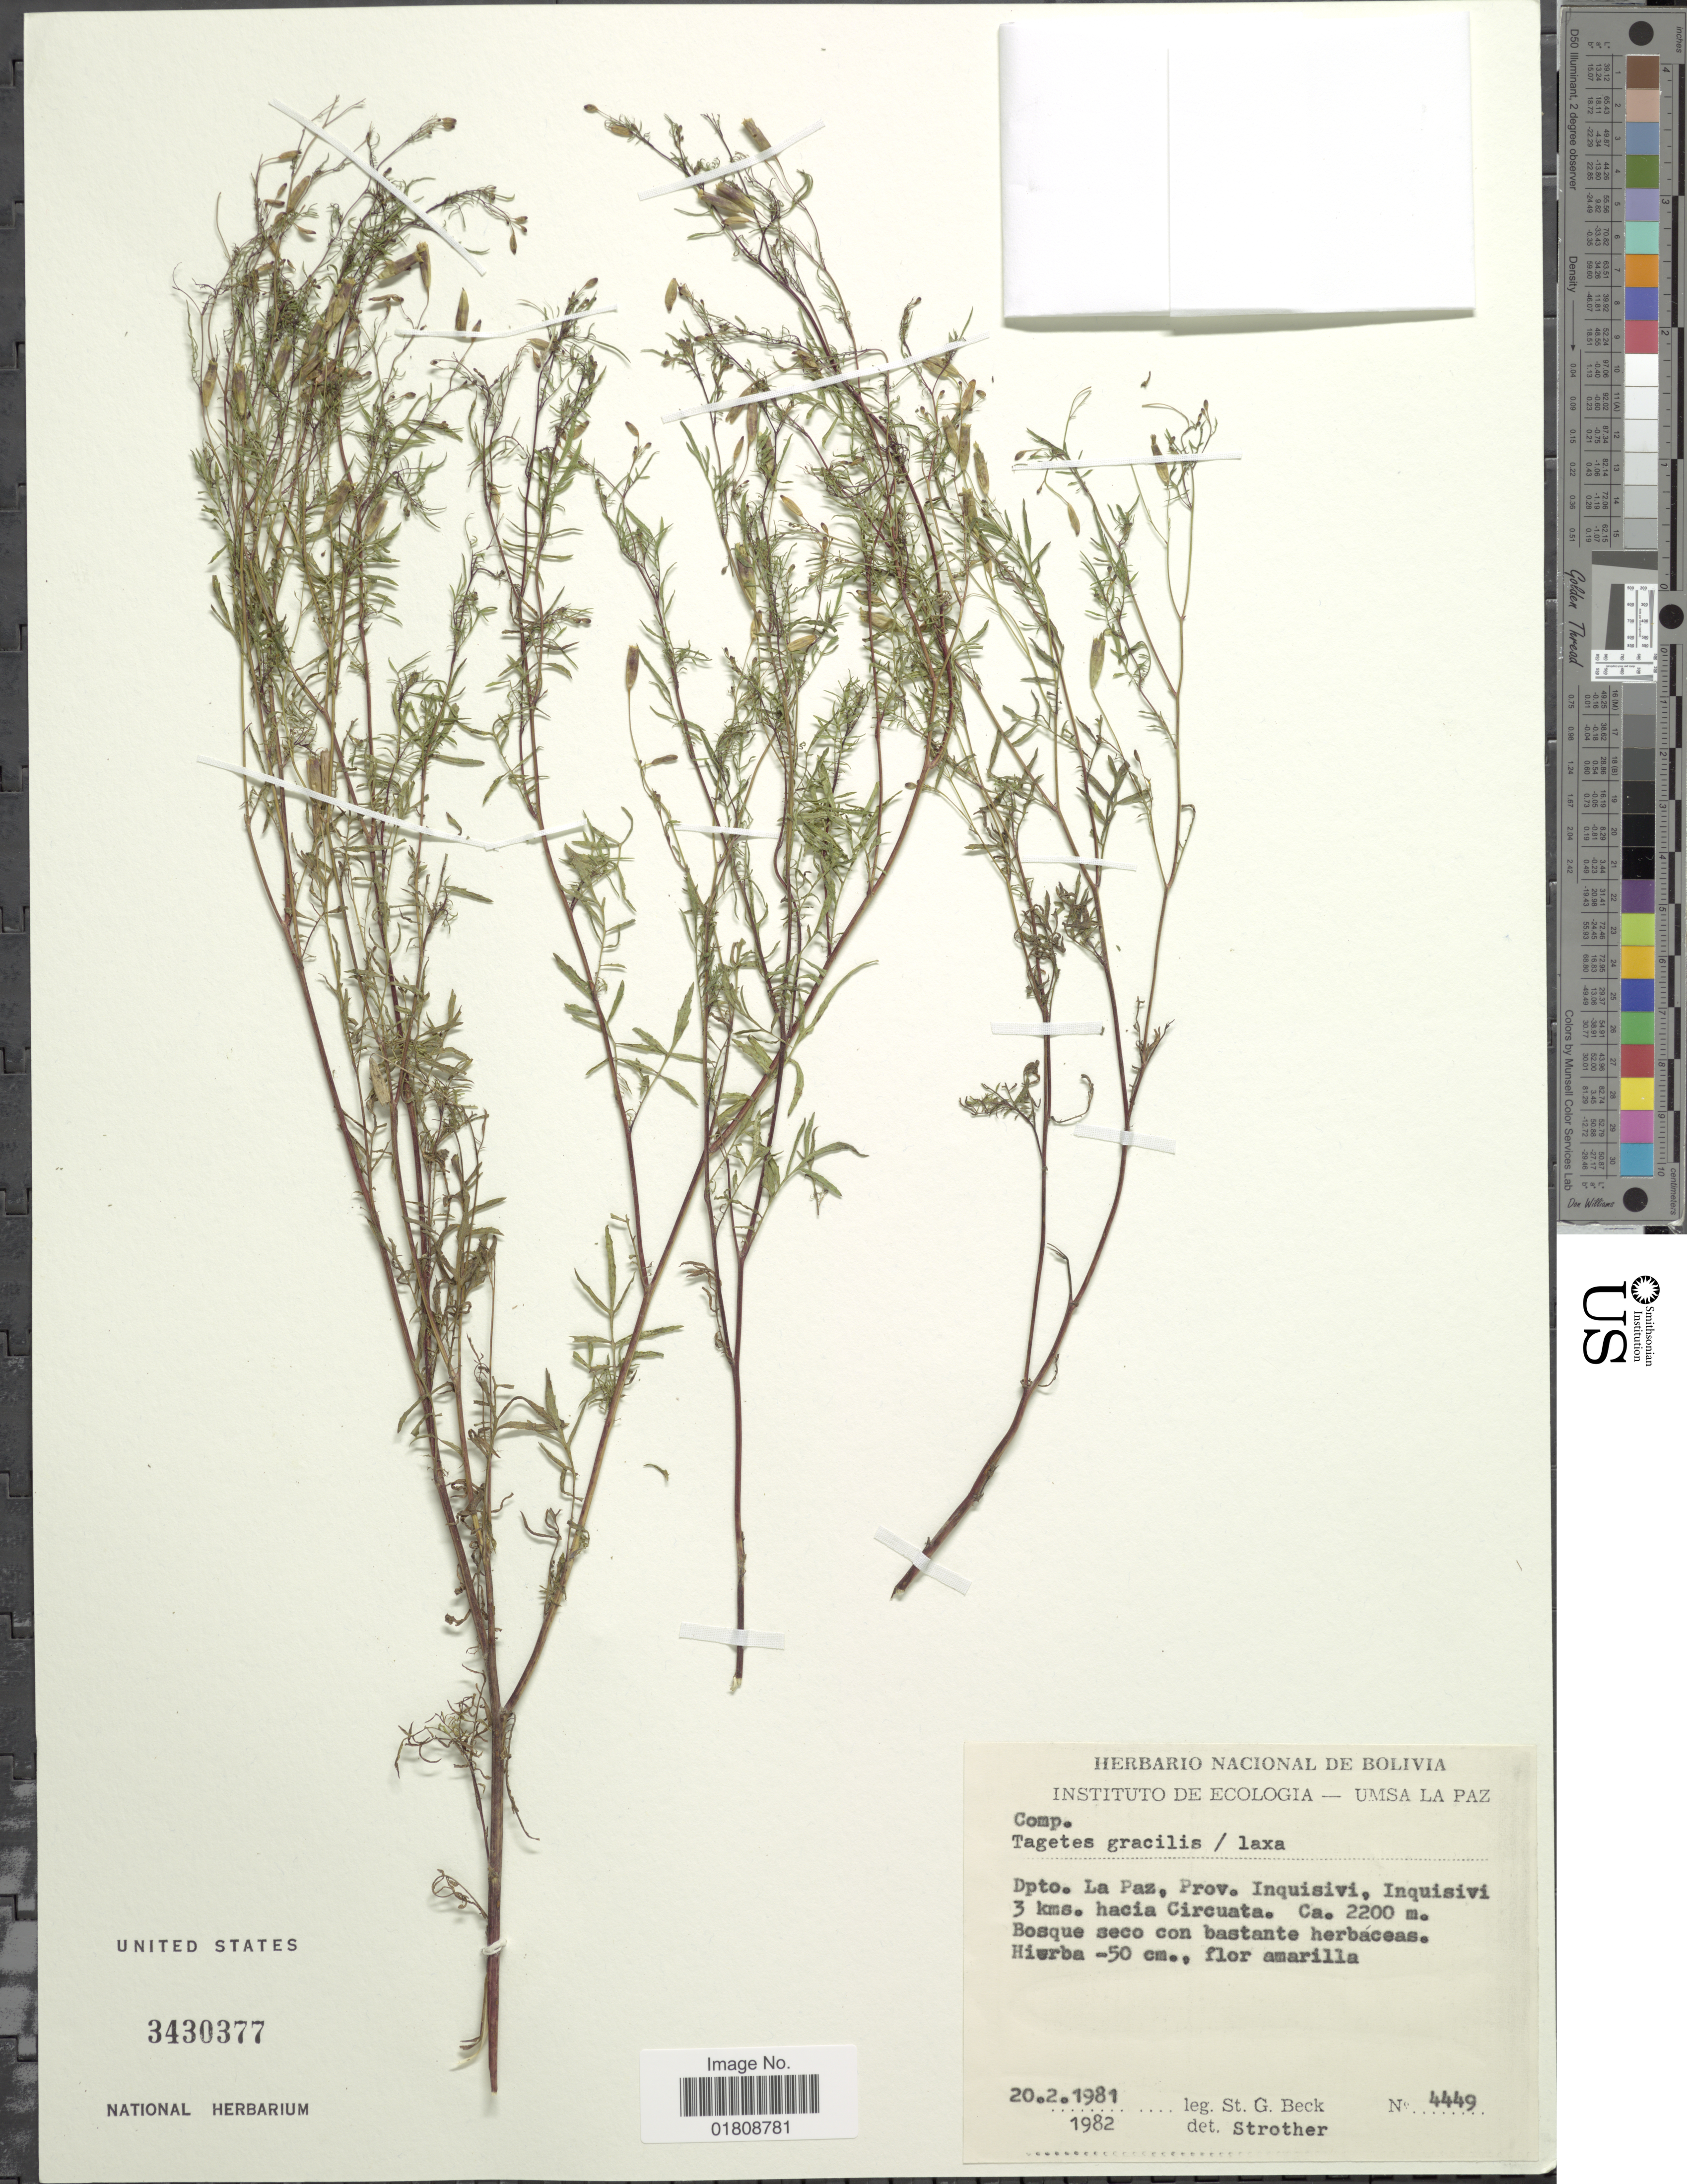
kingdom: Plantae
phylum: Tracheophyta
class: Magnoliopsida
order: Asterales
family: Asteraceae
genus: Tagetes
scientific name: Tagetes laxa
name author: Caberra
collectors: S. G. Beck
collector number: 4449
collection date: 1981-02-20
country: Bolivia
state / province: La Paz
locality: Prov. Inquisivi, Inquisivi 3 kms, hacia Circuata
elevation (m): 2200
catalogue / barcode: US 3430377